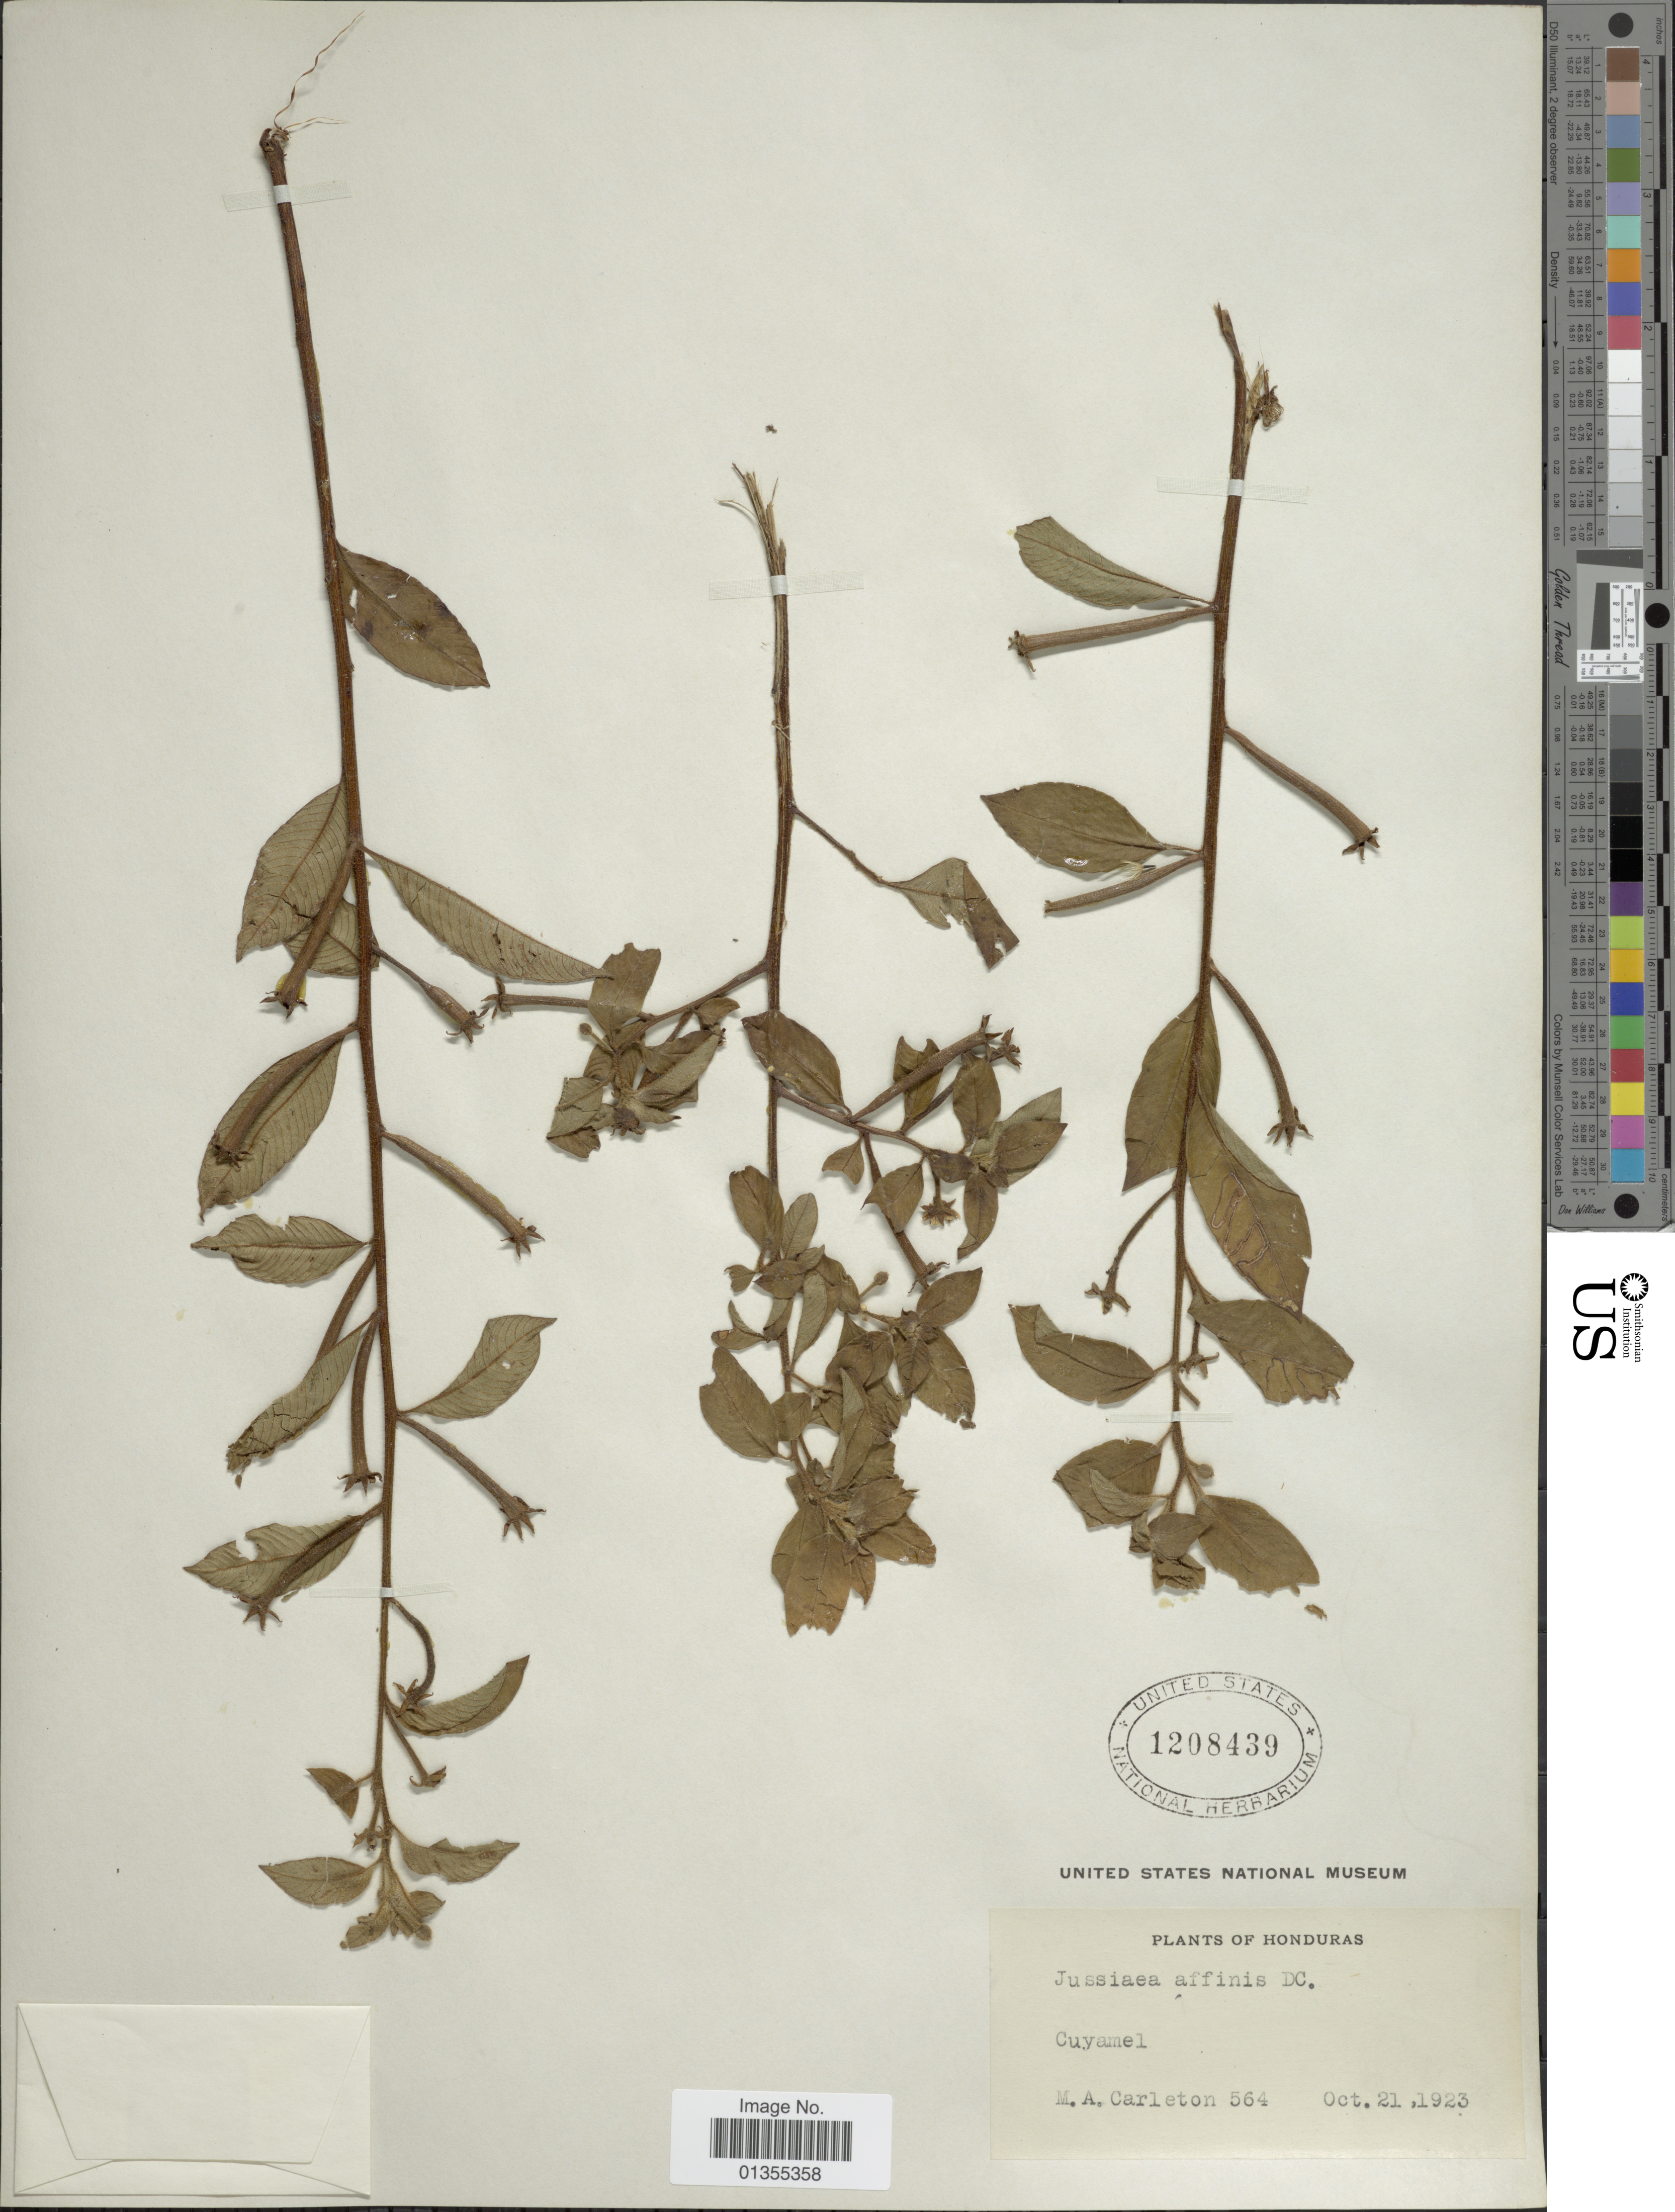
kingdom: Plantae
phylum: Tracheophyta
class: Magnoliopsida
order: Myrtales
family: Onagraceae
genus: Ludwigia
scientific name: Ludwigia affinis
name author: (DC.) H. Hara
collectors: M. A. Carleton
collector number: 564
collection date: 1923-10-21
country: Honduras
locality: Cuyamel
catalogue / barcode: US 1208439